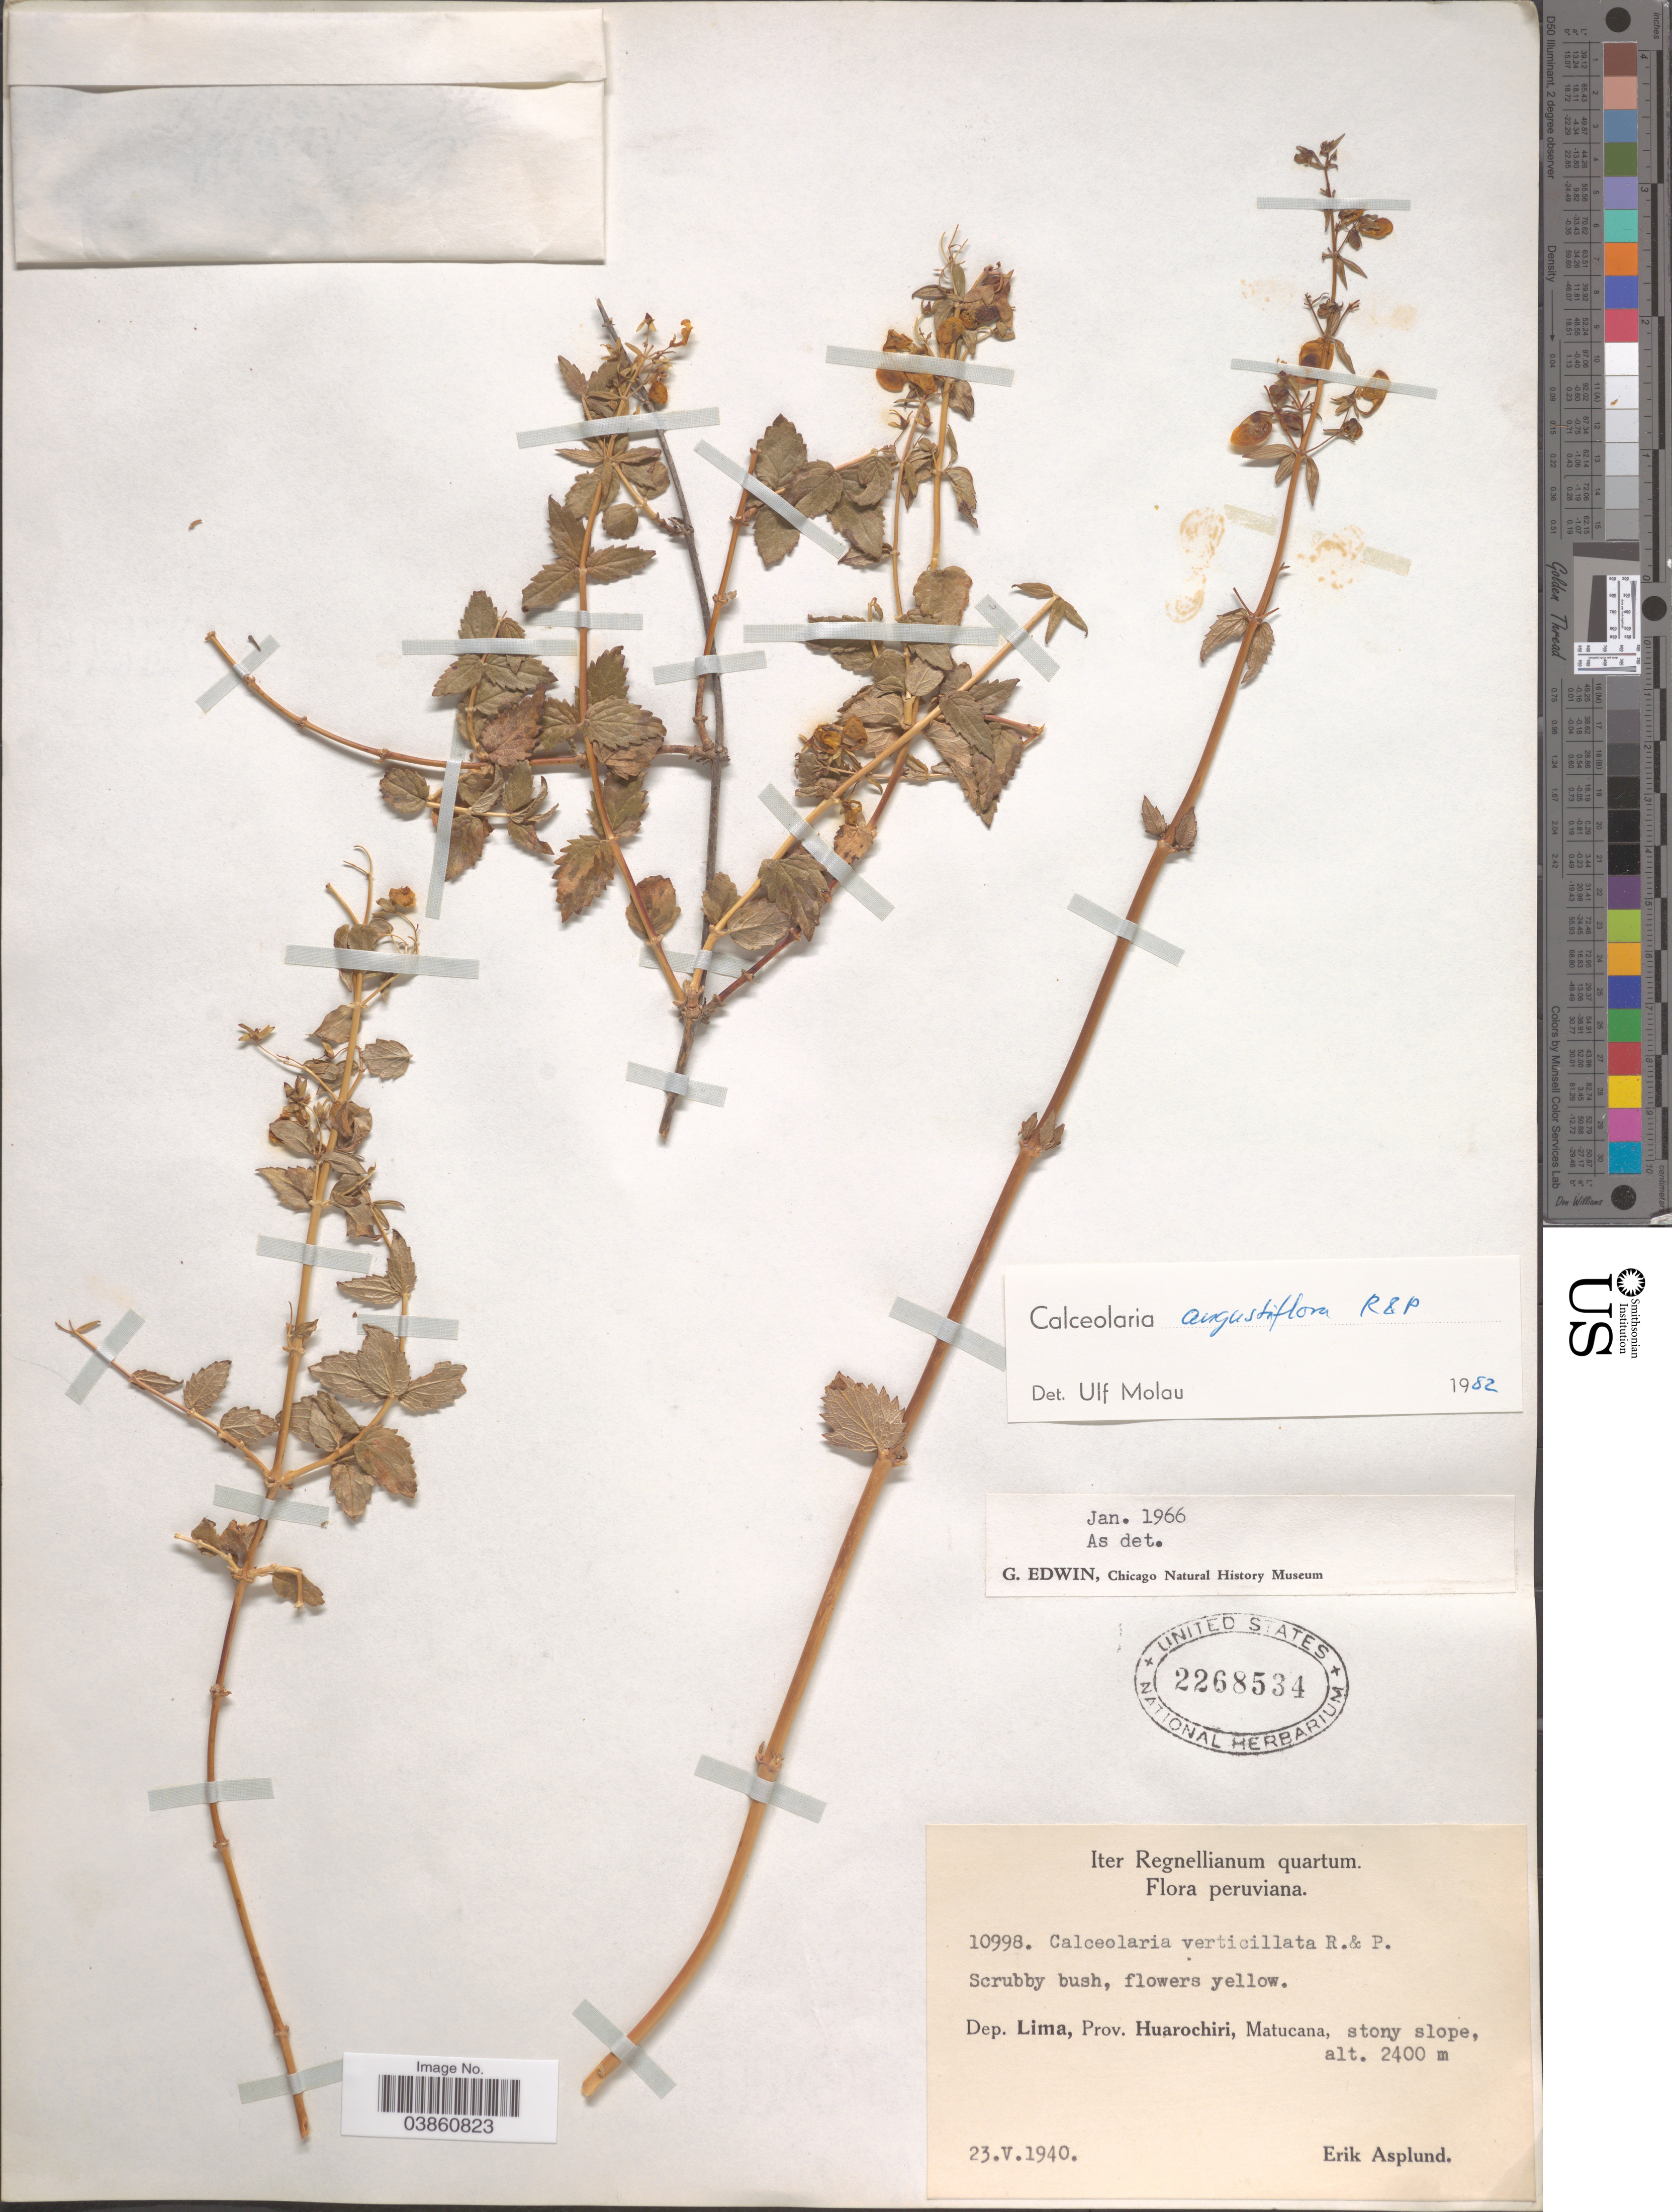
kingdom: Plantae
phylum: Tracheophyta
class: Magnoliopsida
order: Lamiales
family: Calceolariaceae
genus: Calceolaria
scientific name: Calceolaria angustiflora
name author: Ruiz & Pav.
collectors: E. Asplund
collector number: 10998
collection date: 1940-05-23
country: Peru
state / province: Lima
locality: Dep. Lima, Prov. Huarochiri, Matucana.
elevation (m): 2400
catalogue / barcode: US 2268534